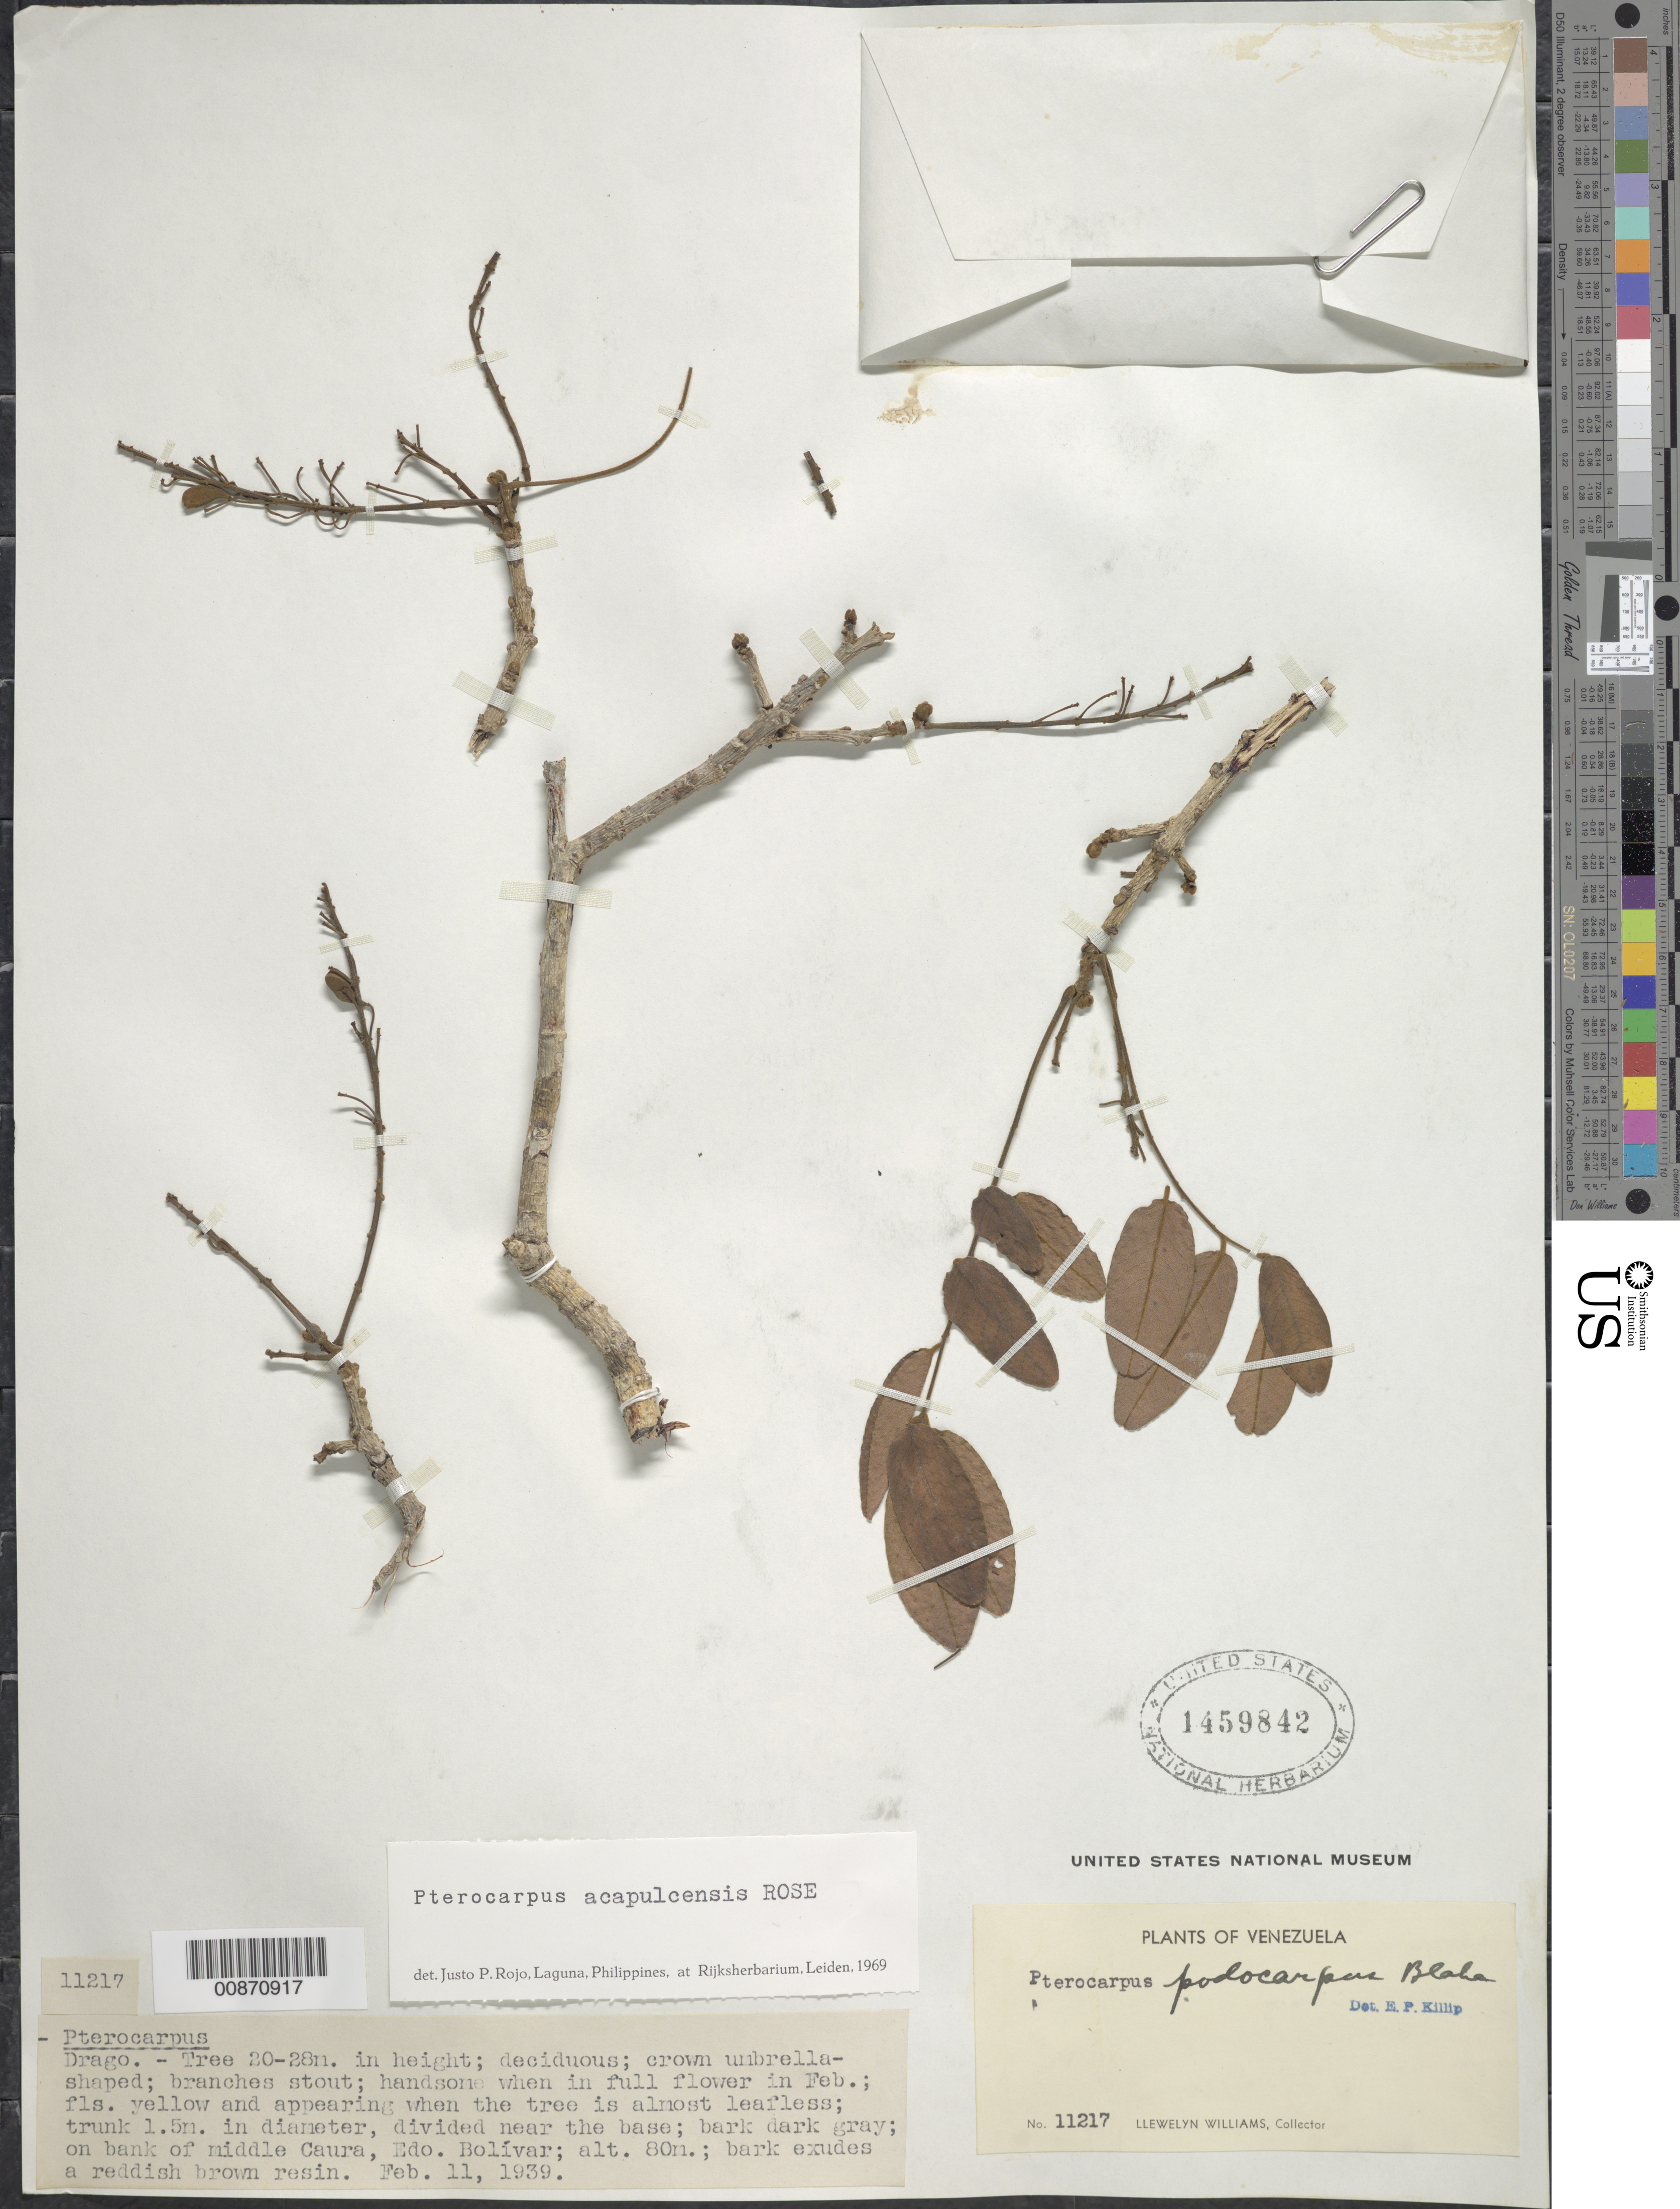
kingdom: Plantae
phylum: Tracheophyta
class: Magnoliopsida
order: Fabales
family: Fabaceae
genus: Pterocarpus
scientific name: Pterocarpus acapulcensis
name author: Rose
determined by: Rojo, Justo P., (L), Nationaal Herbarium Nederland, Leiden University branch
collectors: Ll. Williams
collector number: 11217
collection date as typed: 11-Feb-39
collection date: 1939-02-11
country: Venezuela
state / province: Bolívar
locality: La Unión, Medio Caura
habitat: Bank of river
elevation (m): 80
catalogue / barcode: US 1459842